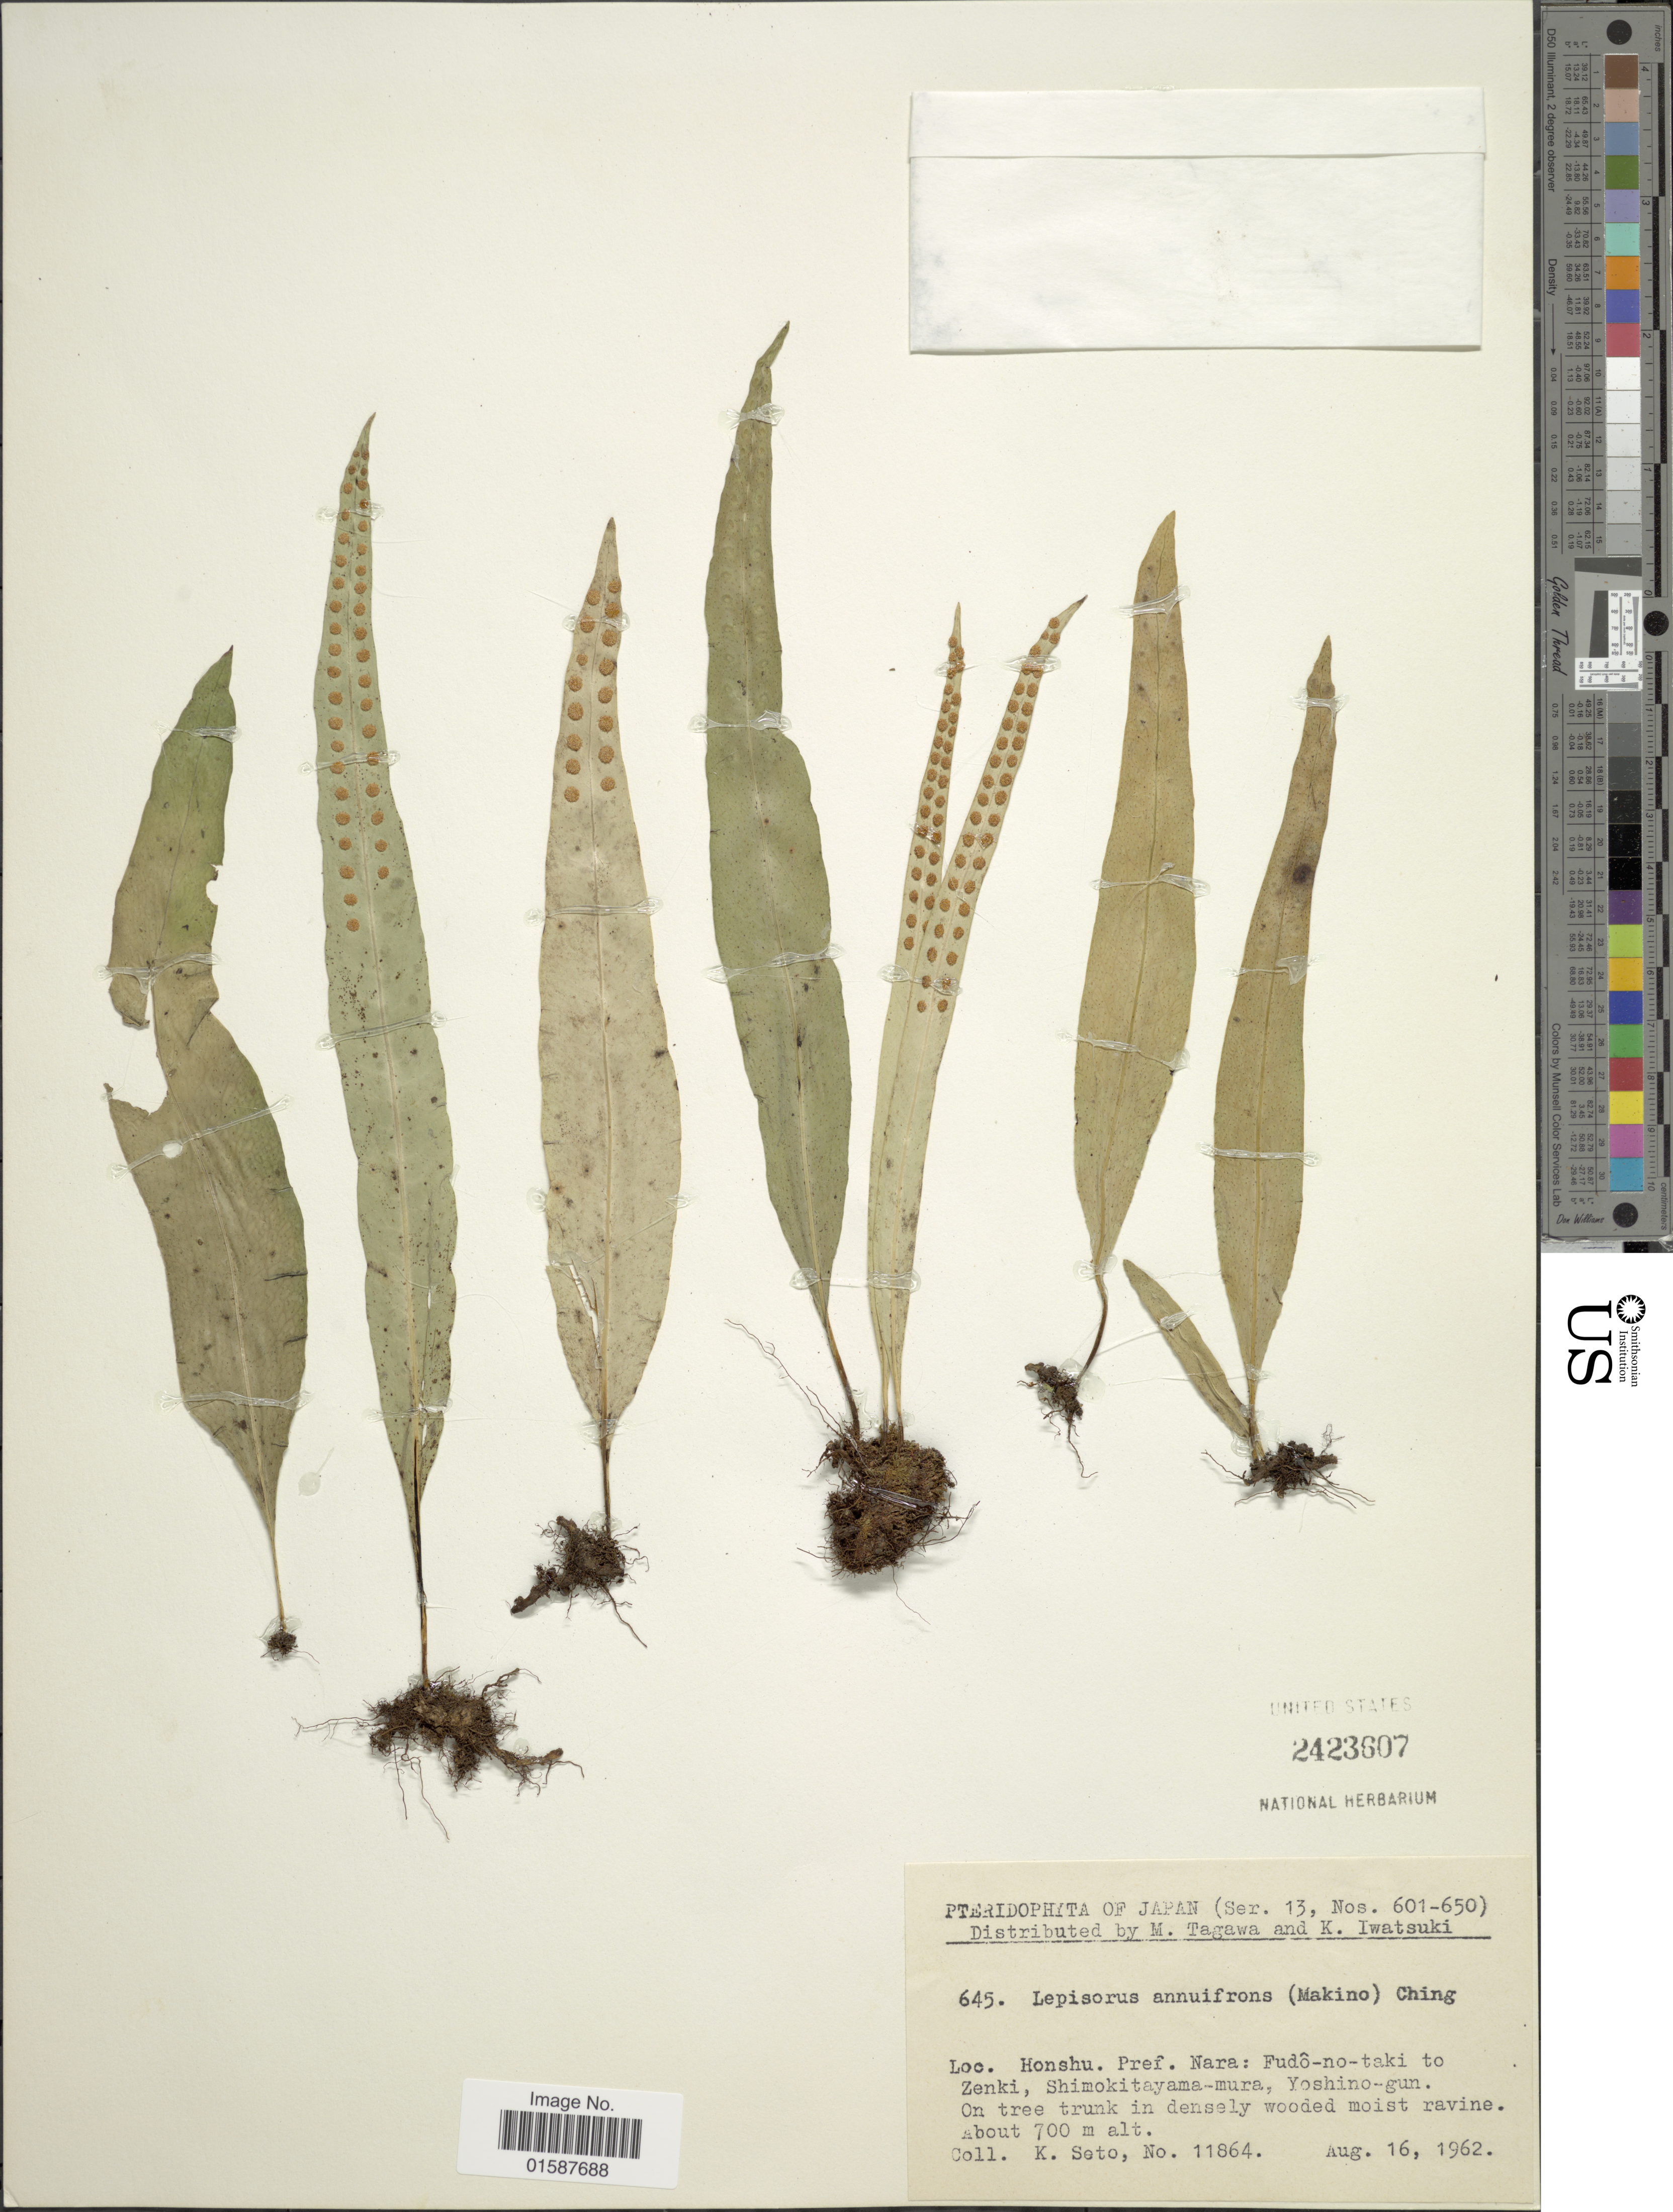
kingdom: Plantae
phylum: Tracheophyta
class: Polypodiopsida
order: Polypodiales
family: Polypodiaceae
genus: Lepisorus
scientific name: Lepisorus annuifrons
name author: (Makino) Ching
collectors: K. Seto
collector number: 11864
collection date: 1962-08-16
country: Japan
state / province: Nara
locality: Honshu, Pref. Nara: Fudo-no-taki to Zenki, Shimokitayama-mura, Yoshiro-gun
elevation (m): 700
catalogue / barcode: US 2423607